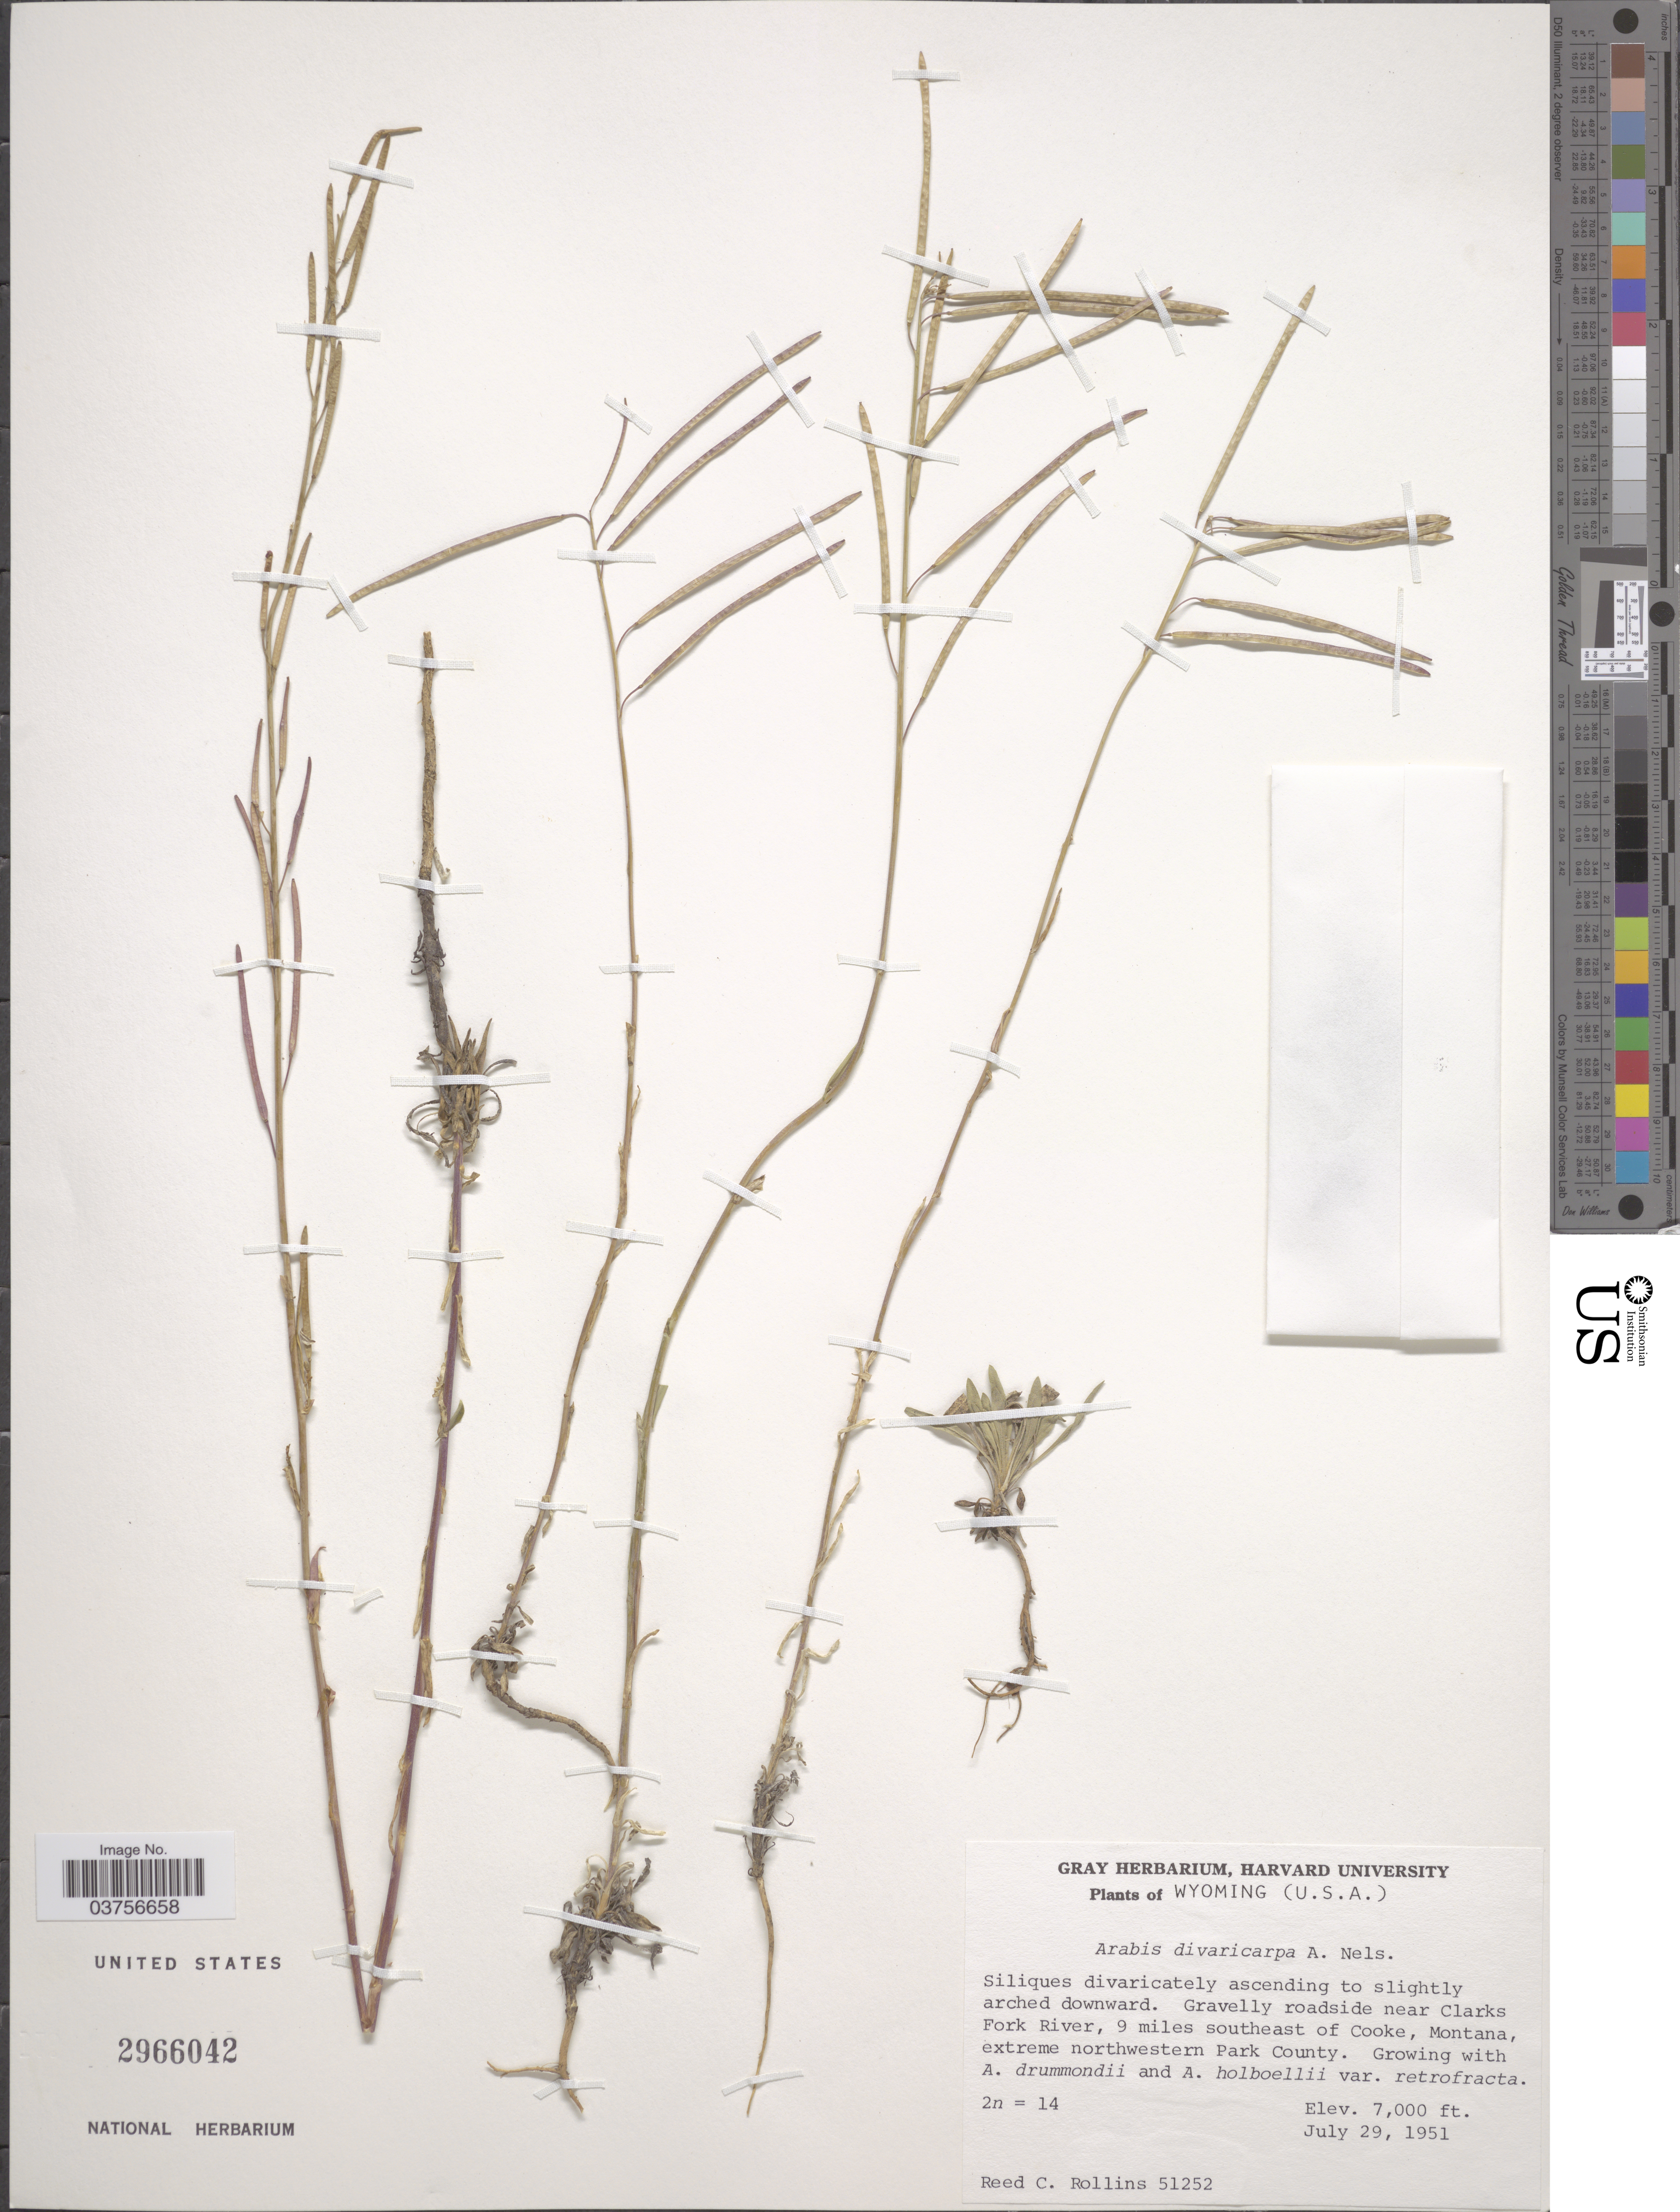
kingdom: Plantae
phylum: Tracheophyta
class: Magnoliopsida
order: Brassicales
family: Brassicaceae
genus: Arabis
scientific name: Arabis divaricarpa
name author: A. Nelson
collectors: R. C. Rollins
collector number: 51252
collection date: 1951-07-29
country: United States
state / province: Wyoming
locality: Gravelly roadside near Clarks Fork River, 9 miles southeast of Cooke, Montana, extreme northwestern Park County.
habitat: gravelly roadside by river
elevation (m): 2134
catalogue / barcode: US 2966042